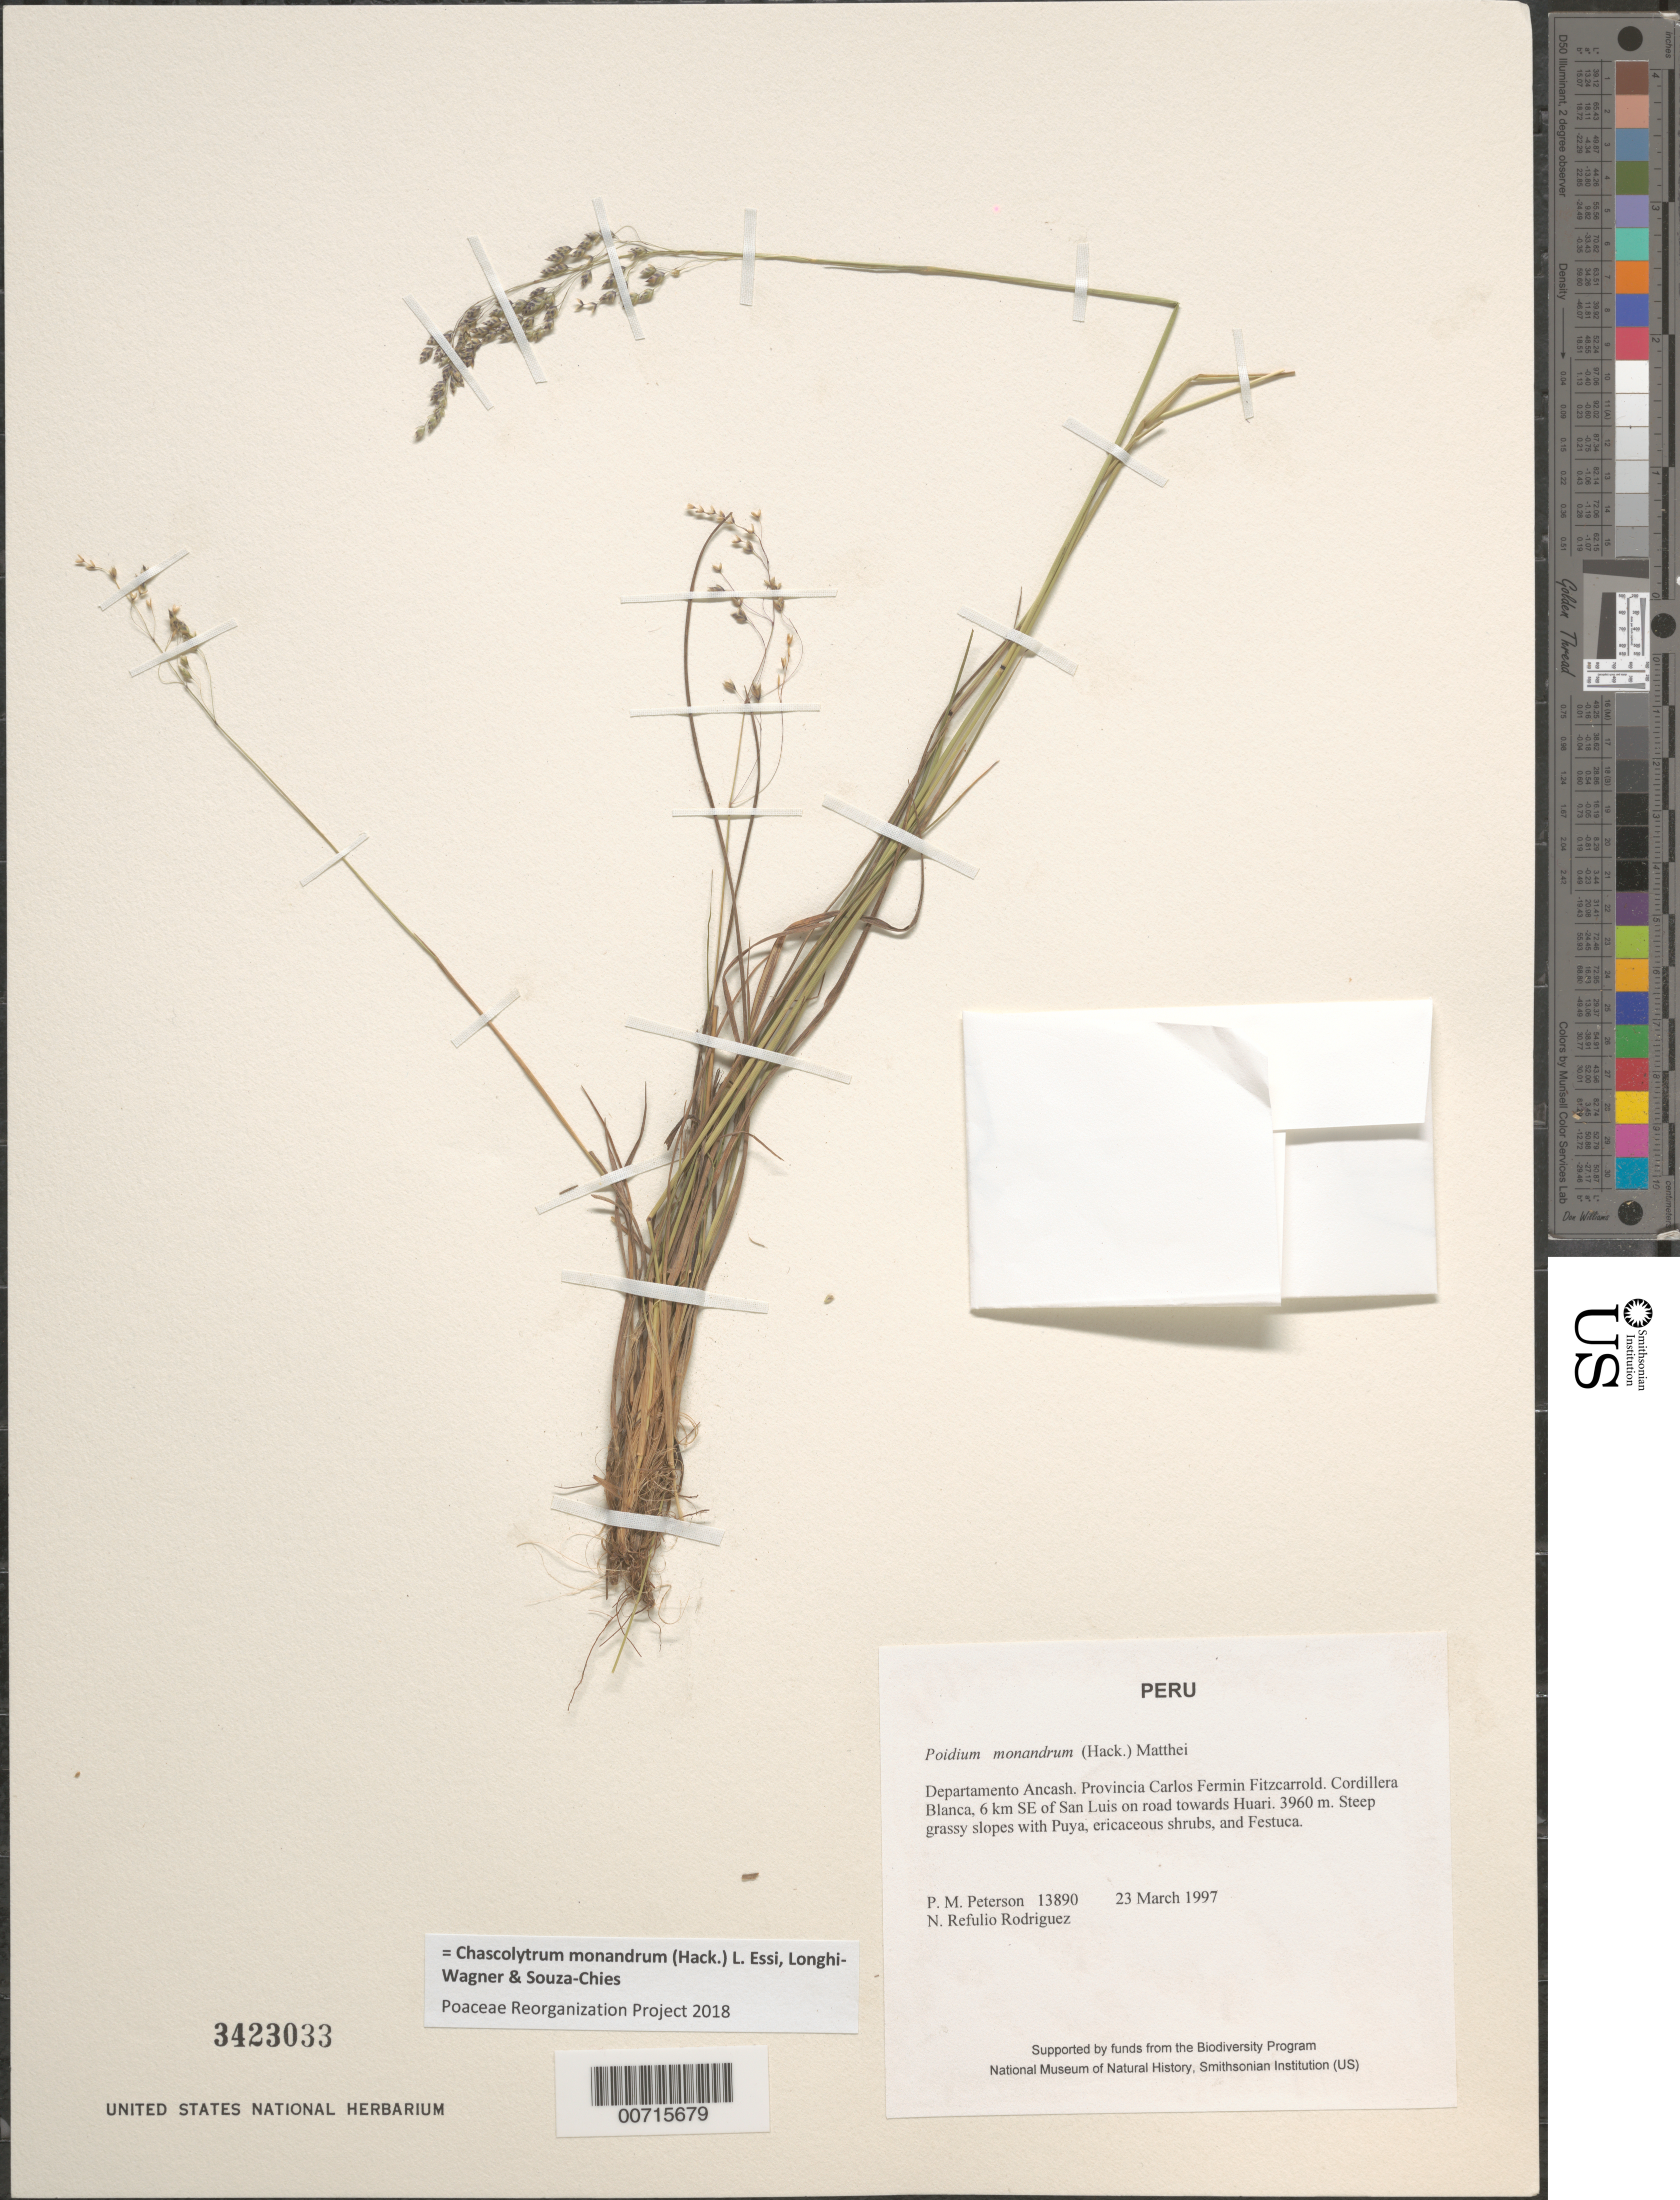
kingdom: Plantae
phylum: Tracheophyta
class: Liliopsida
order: Poales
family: Poaceae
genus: Chascolytrum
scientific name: Chascolytrum monandrum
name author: (Hack.) L. Essi et al.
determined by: Poaceae Reorganization Project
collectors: P. M. Peterson & N. Refulio-Rodríguez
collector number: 13890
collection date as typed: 23 Mar 1997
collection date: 1997-03-23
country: Peru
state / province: Ancash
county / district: Carlos Fermin Fitzcarrald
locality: Cordillera Blanca, 6 km SE of San Luis on road towards Huari.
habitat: Steep grassy slopes with Puya, ericaceous shrubs, and Festuca.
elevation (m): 3960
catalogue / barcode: US 3423033